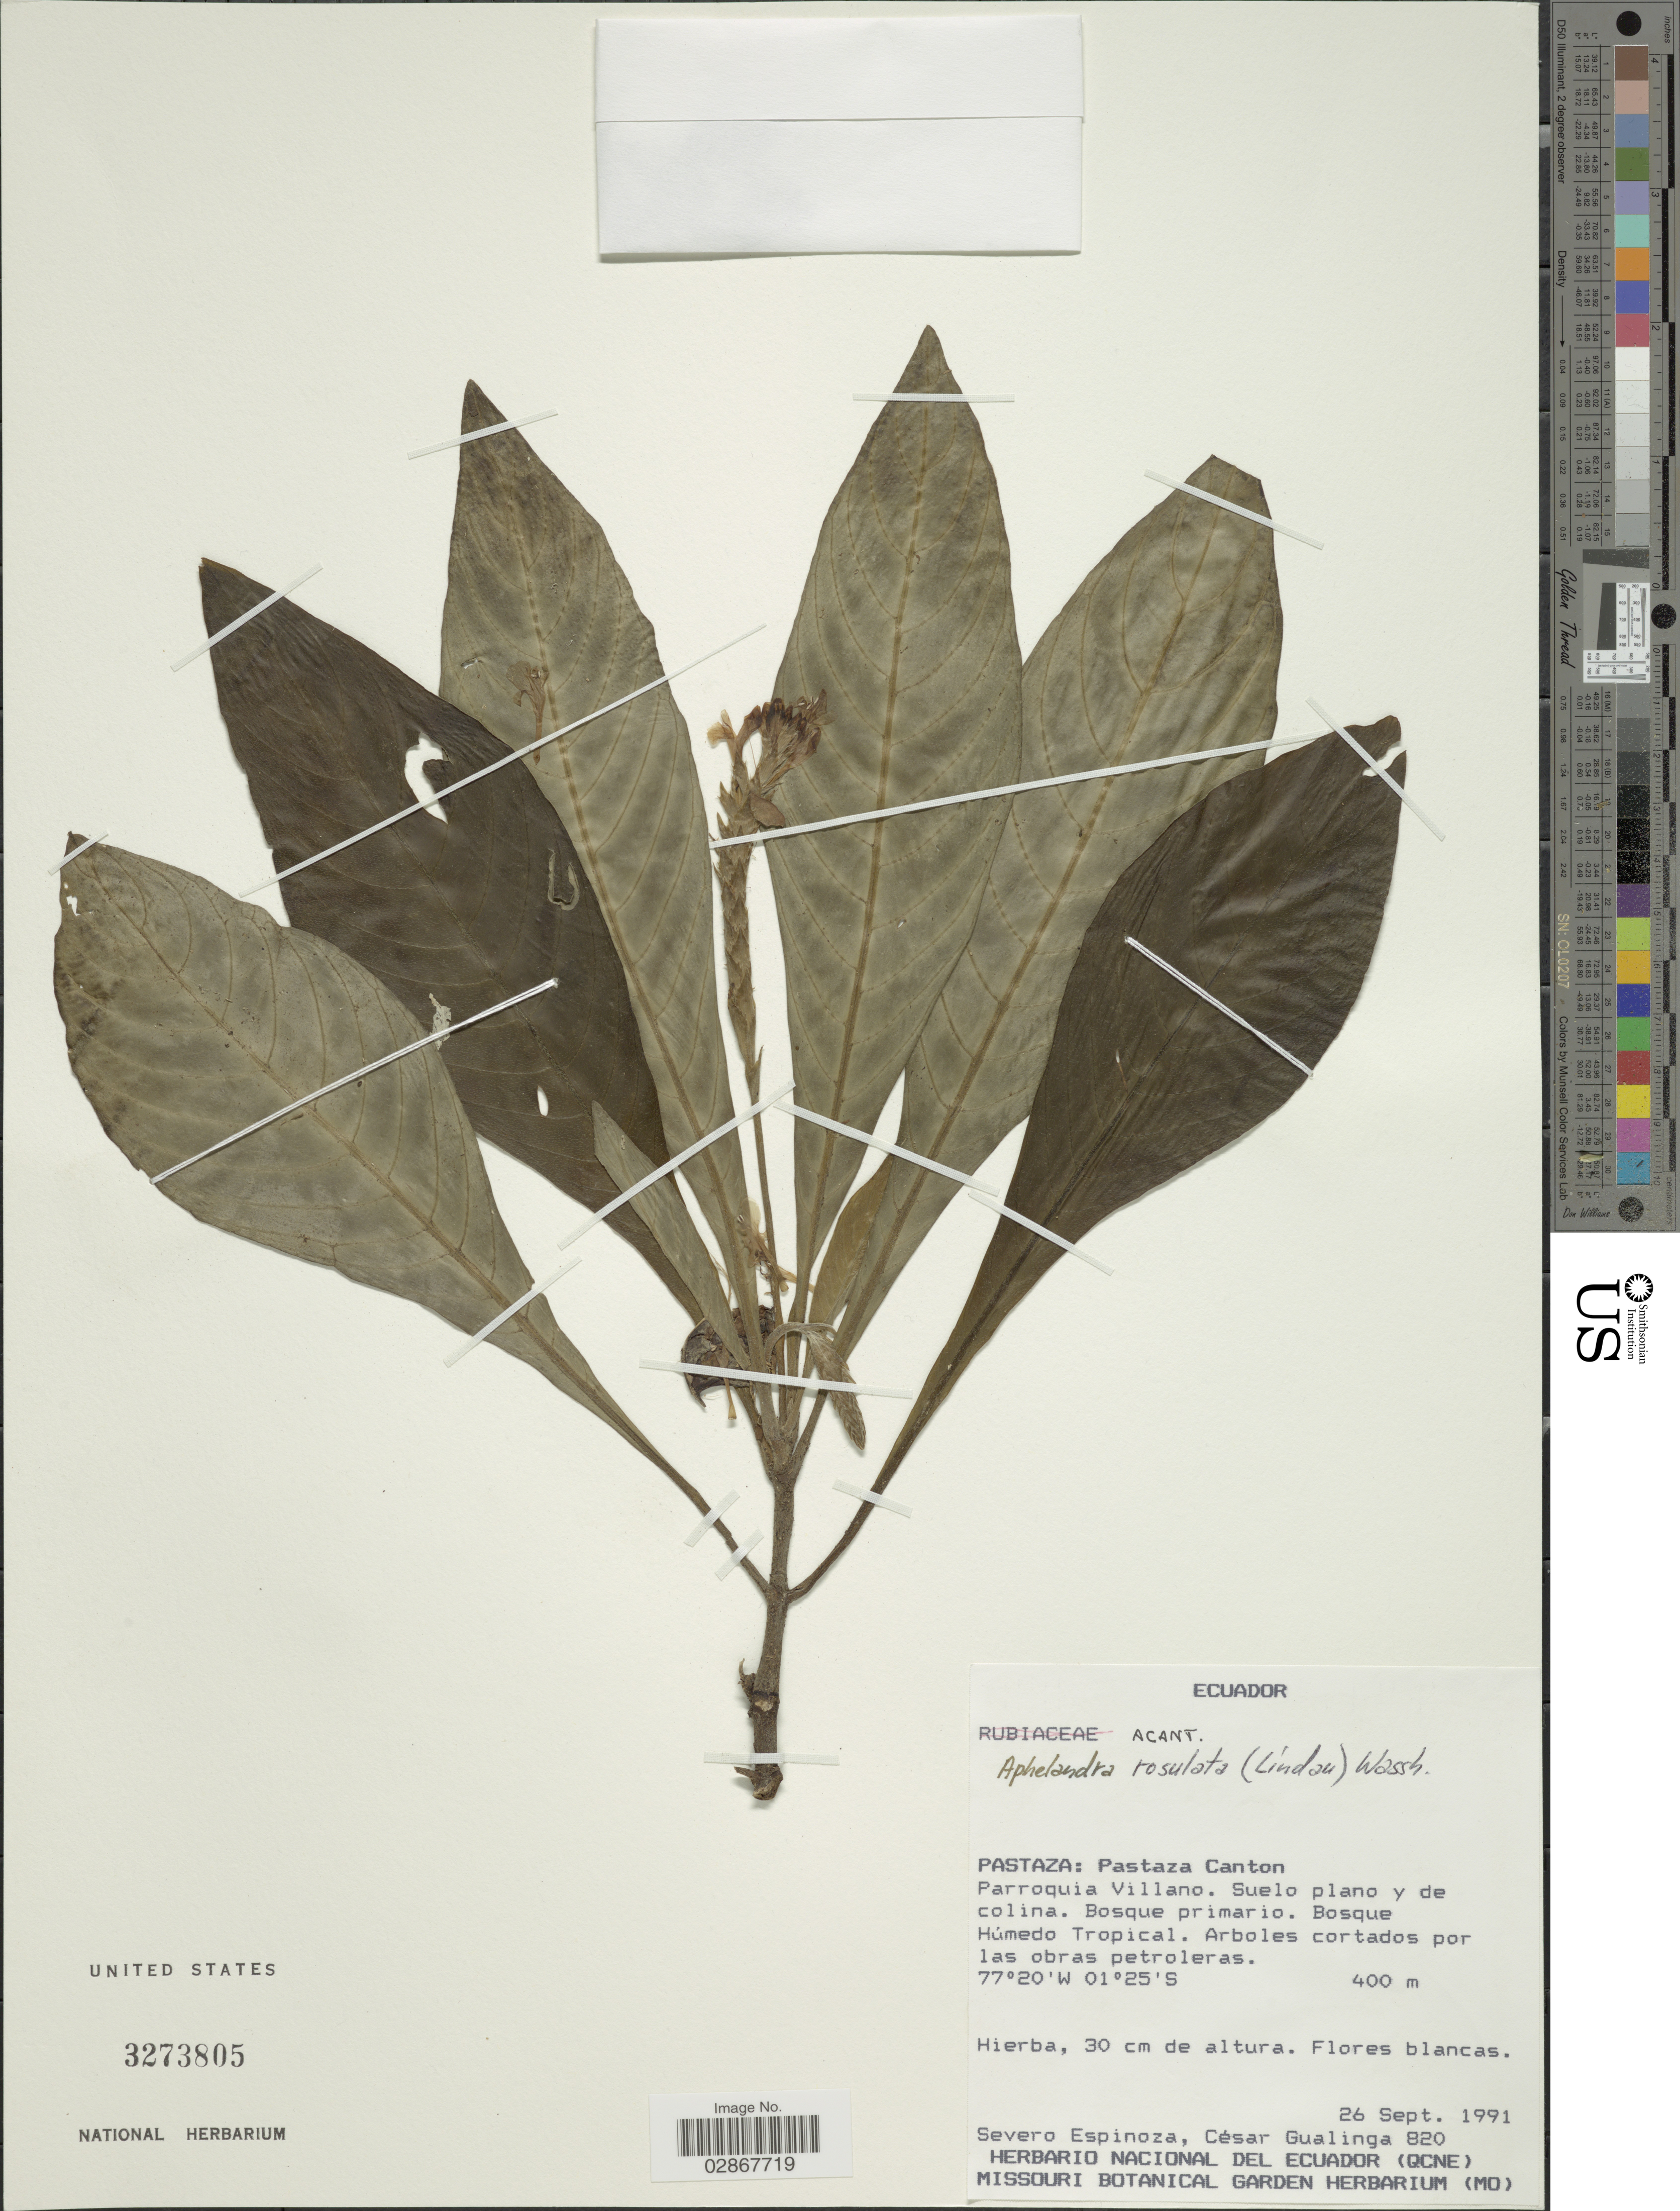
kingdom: Plantae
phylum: Tracheophyta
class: Magnoliopsida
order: Lamiales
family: Acanthaceae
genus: Aphelandra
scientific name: Aphelandra rosulata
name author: (Lindau) Wassh.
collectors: S. Espinoza & C. Gualinga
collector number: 820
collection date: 1991-09-26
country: Ecuador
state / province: Pastaza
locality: Pastaza Canton. Parroquia Villano. Suelo plano y de colina.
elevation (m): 400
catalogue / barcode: US 3273805